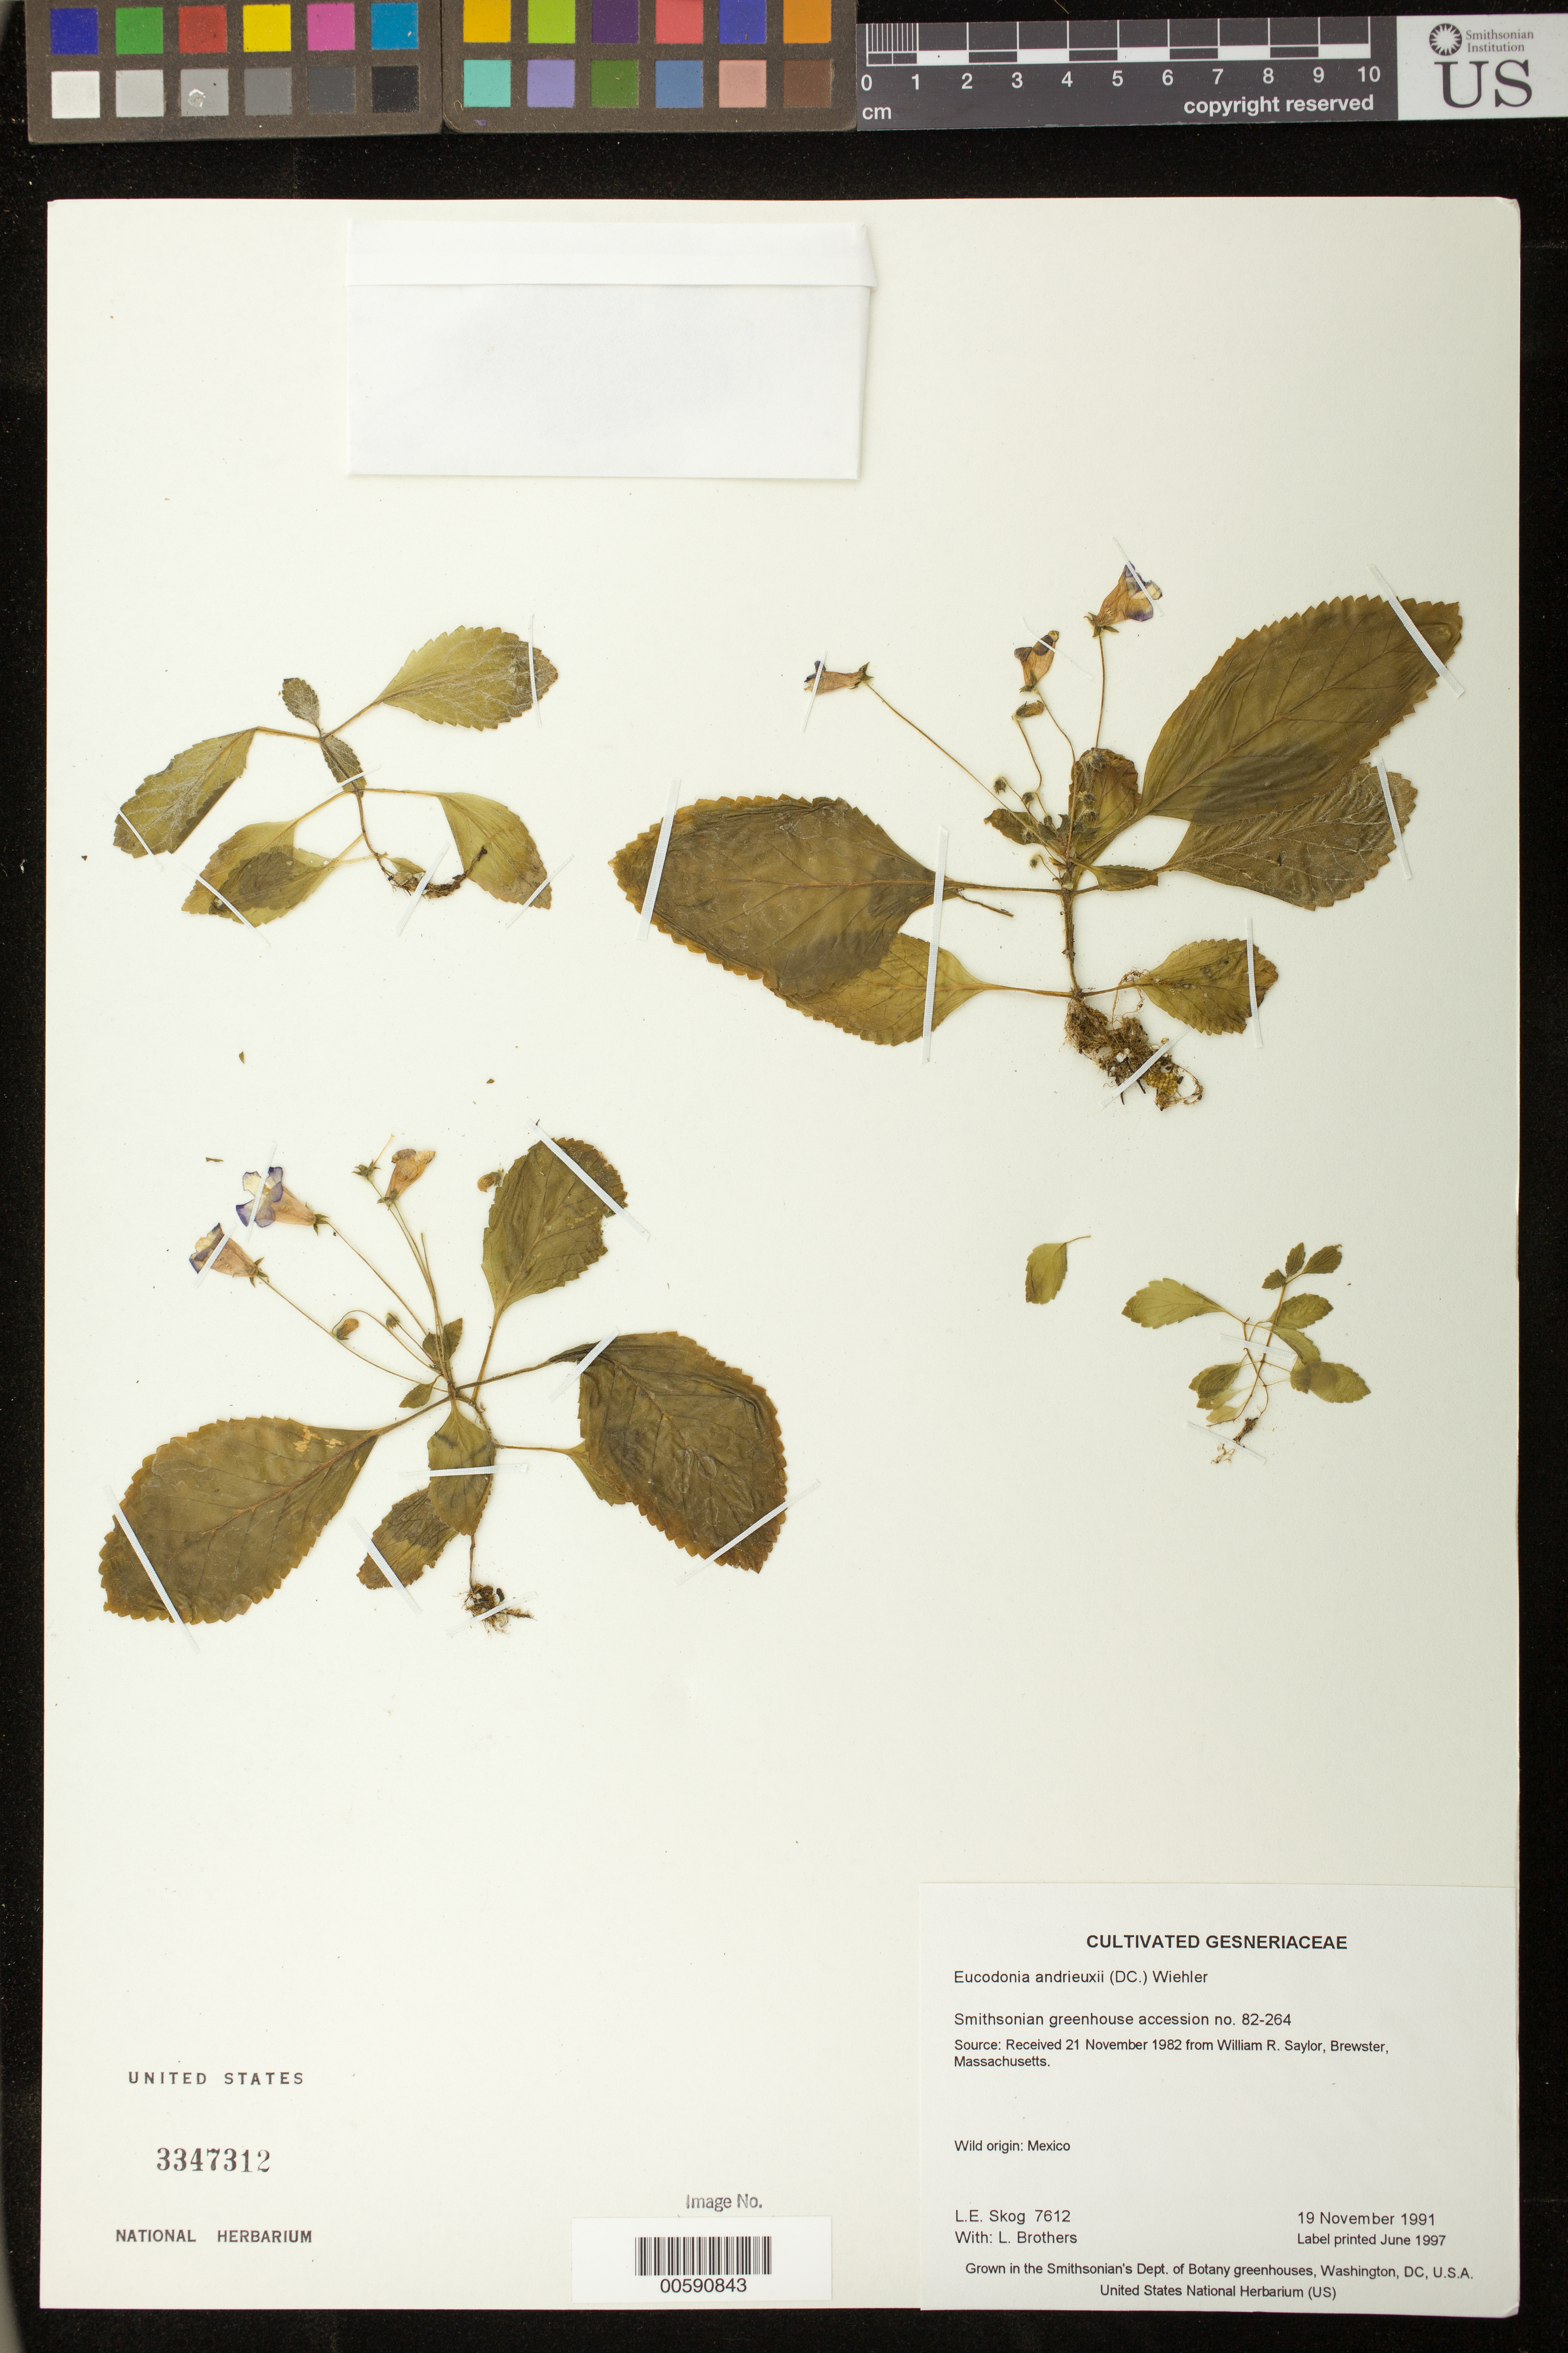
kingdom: Plantae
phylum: Tracheophyta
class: Magnoliopsida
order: Lamiales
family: Gesneriaceae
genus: Eucodonia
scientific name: Eucodonia andrieuxii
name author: (DC.) Wiehler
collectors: L. E. Skog & L. Brothers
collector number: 7612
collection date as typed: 19 Nov 1991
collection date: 1991-11-19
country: Mexico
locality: Grown in the Smithsonian's Dept. of Botany greenhouses, Washington, DC, U.S.A.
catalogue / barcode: US 3347312